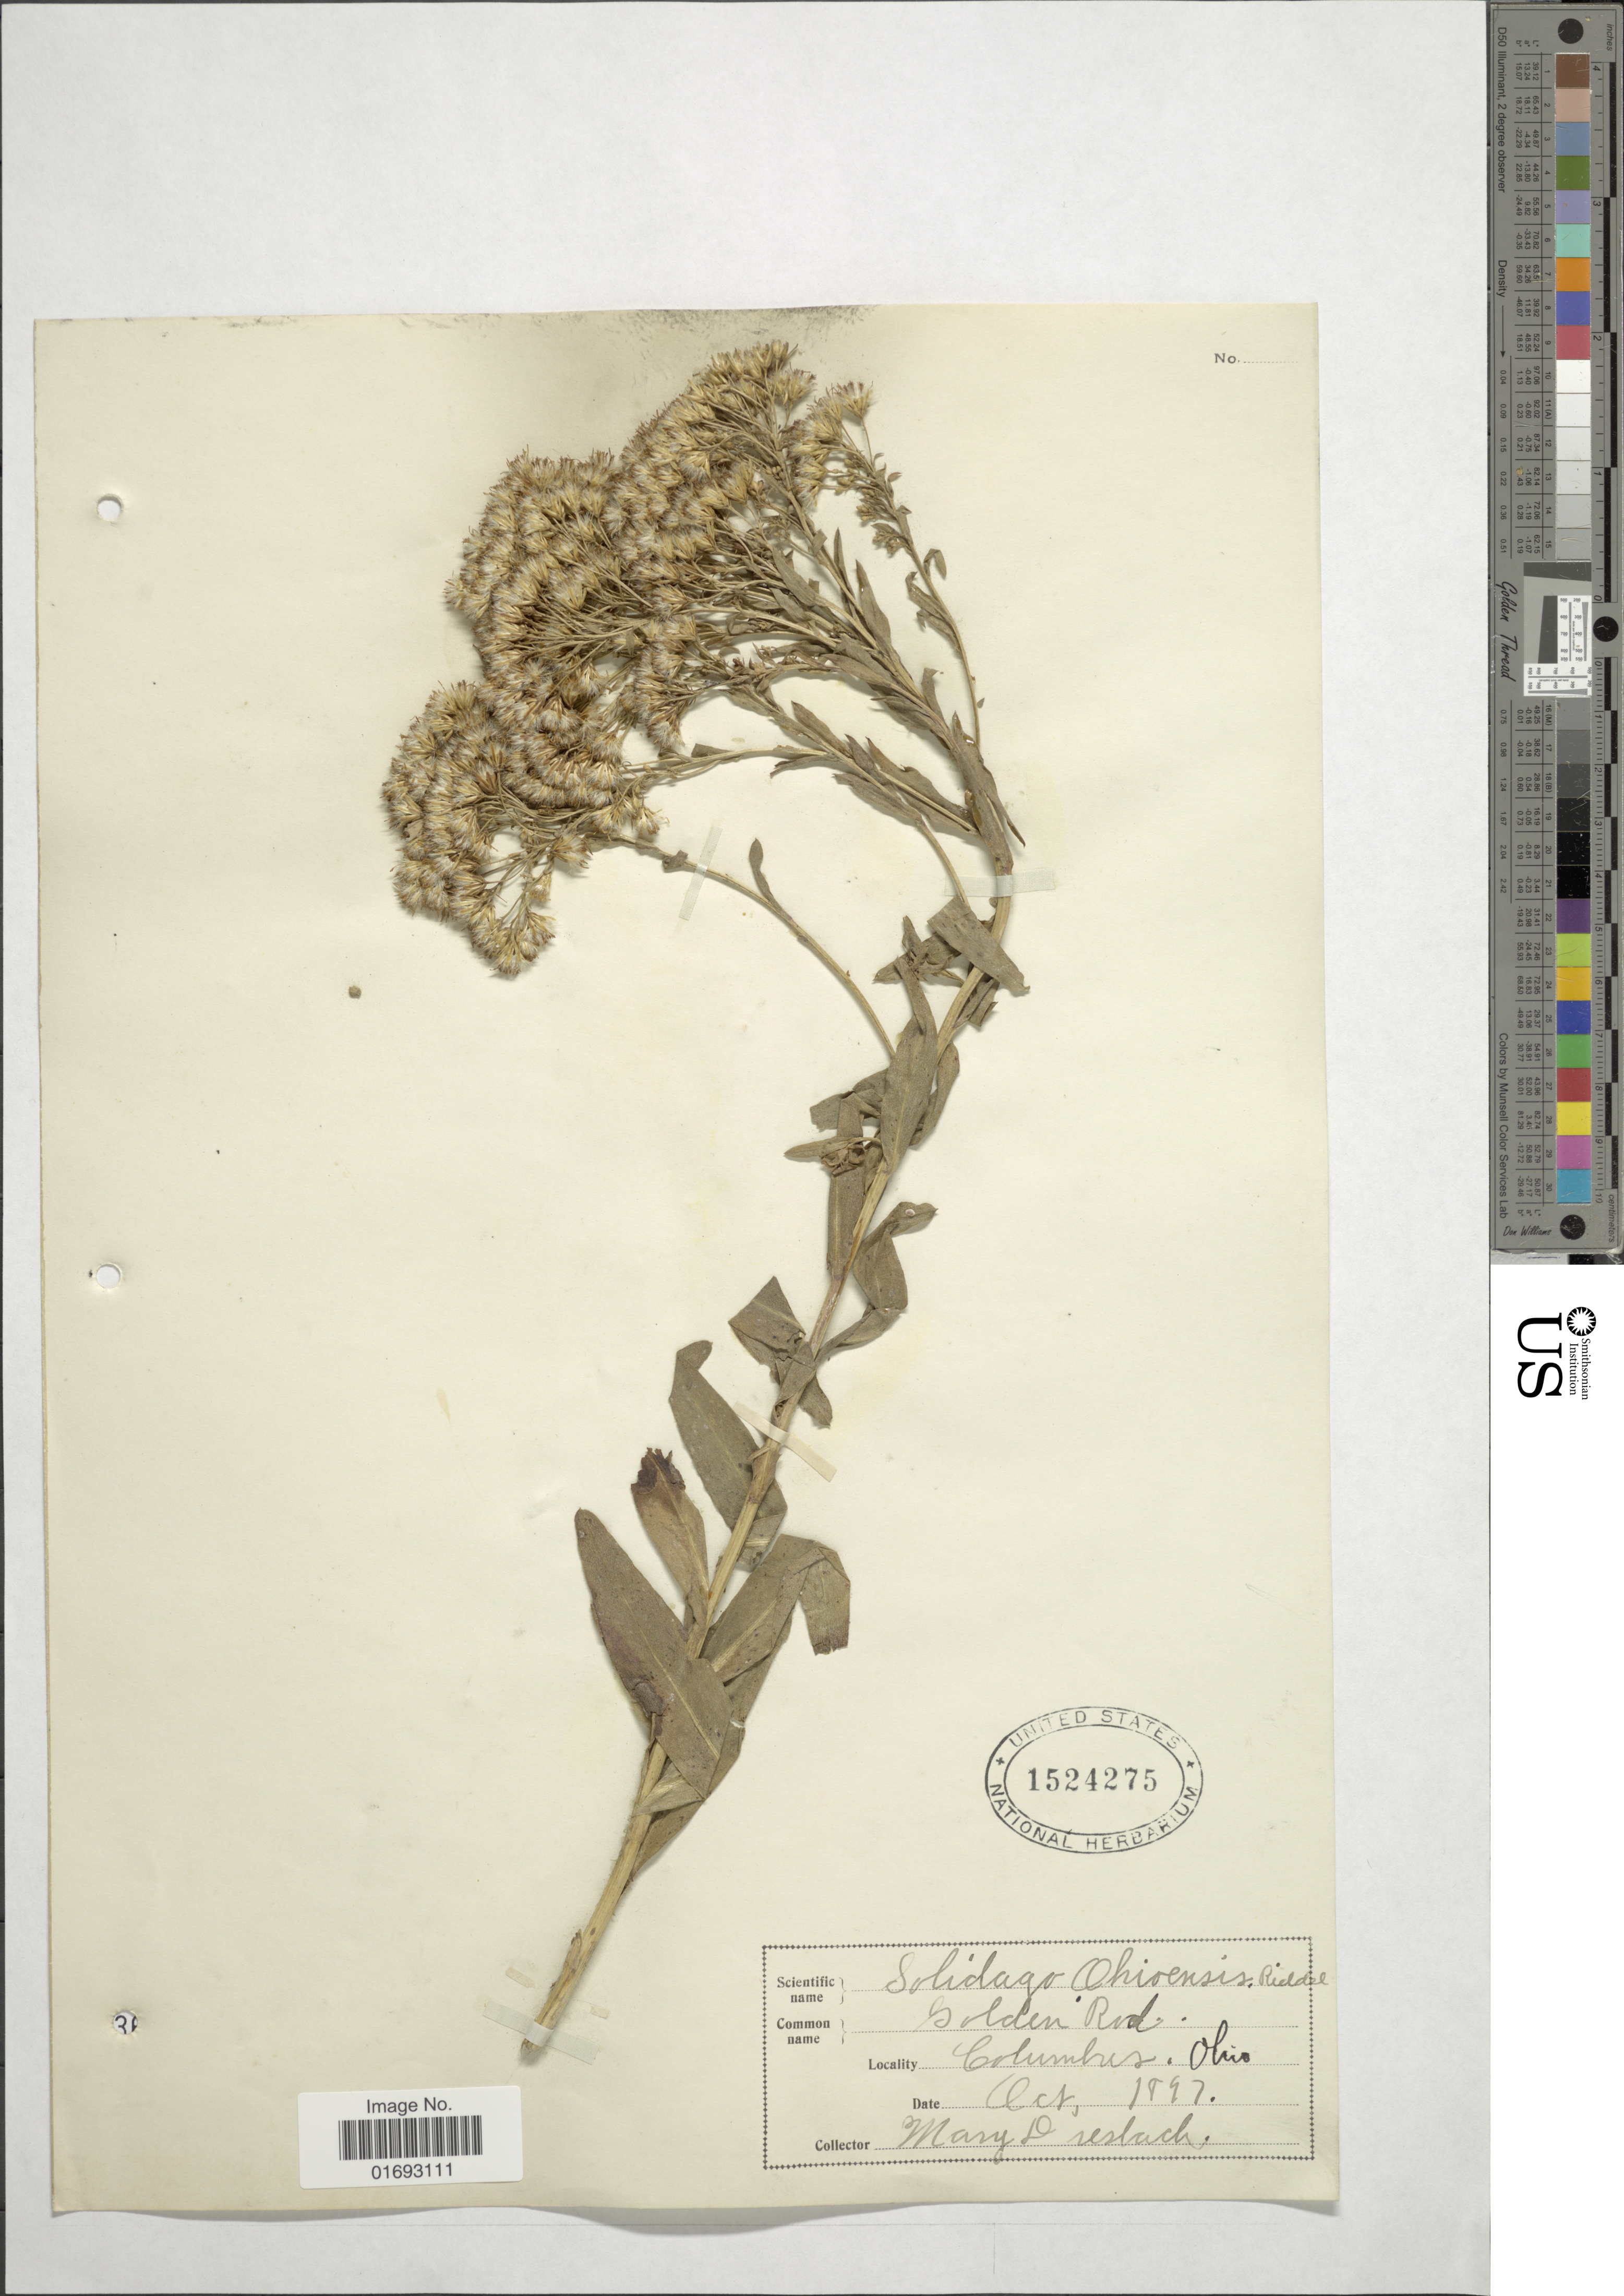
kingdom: Plantae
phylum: Tracheophyta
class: Magnoliopsida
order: Asterales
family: Asteraceae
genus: Oligoneuron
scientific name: Oligoneuron ohioense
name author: (Riddell) G.N. Jones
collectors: M. Resbach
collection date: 1897-10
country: United States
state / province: Ohio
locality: Columbus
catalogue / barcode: US 1524275